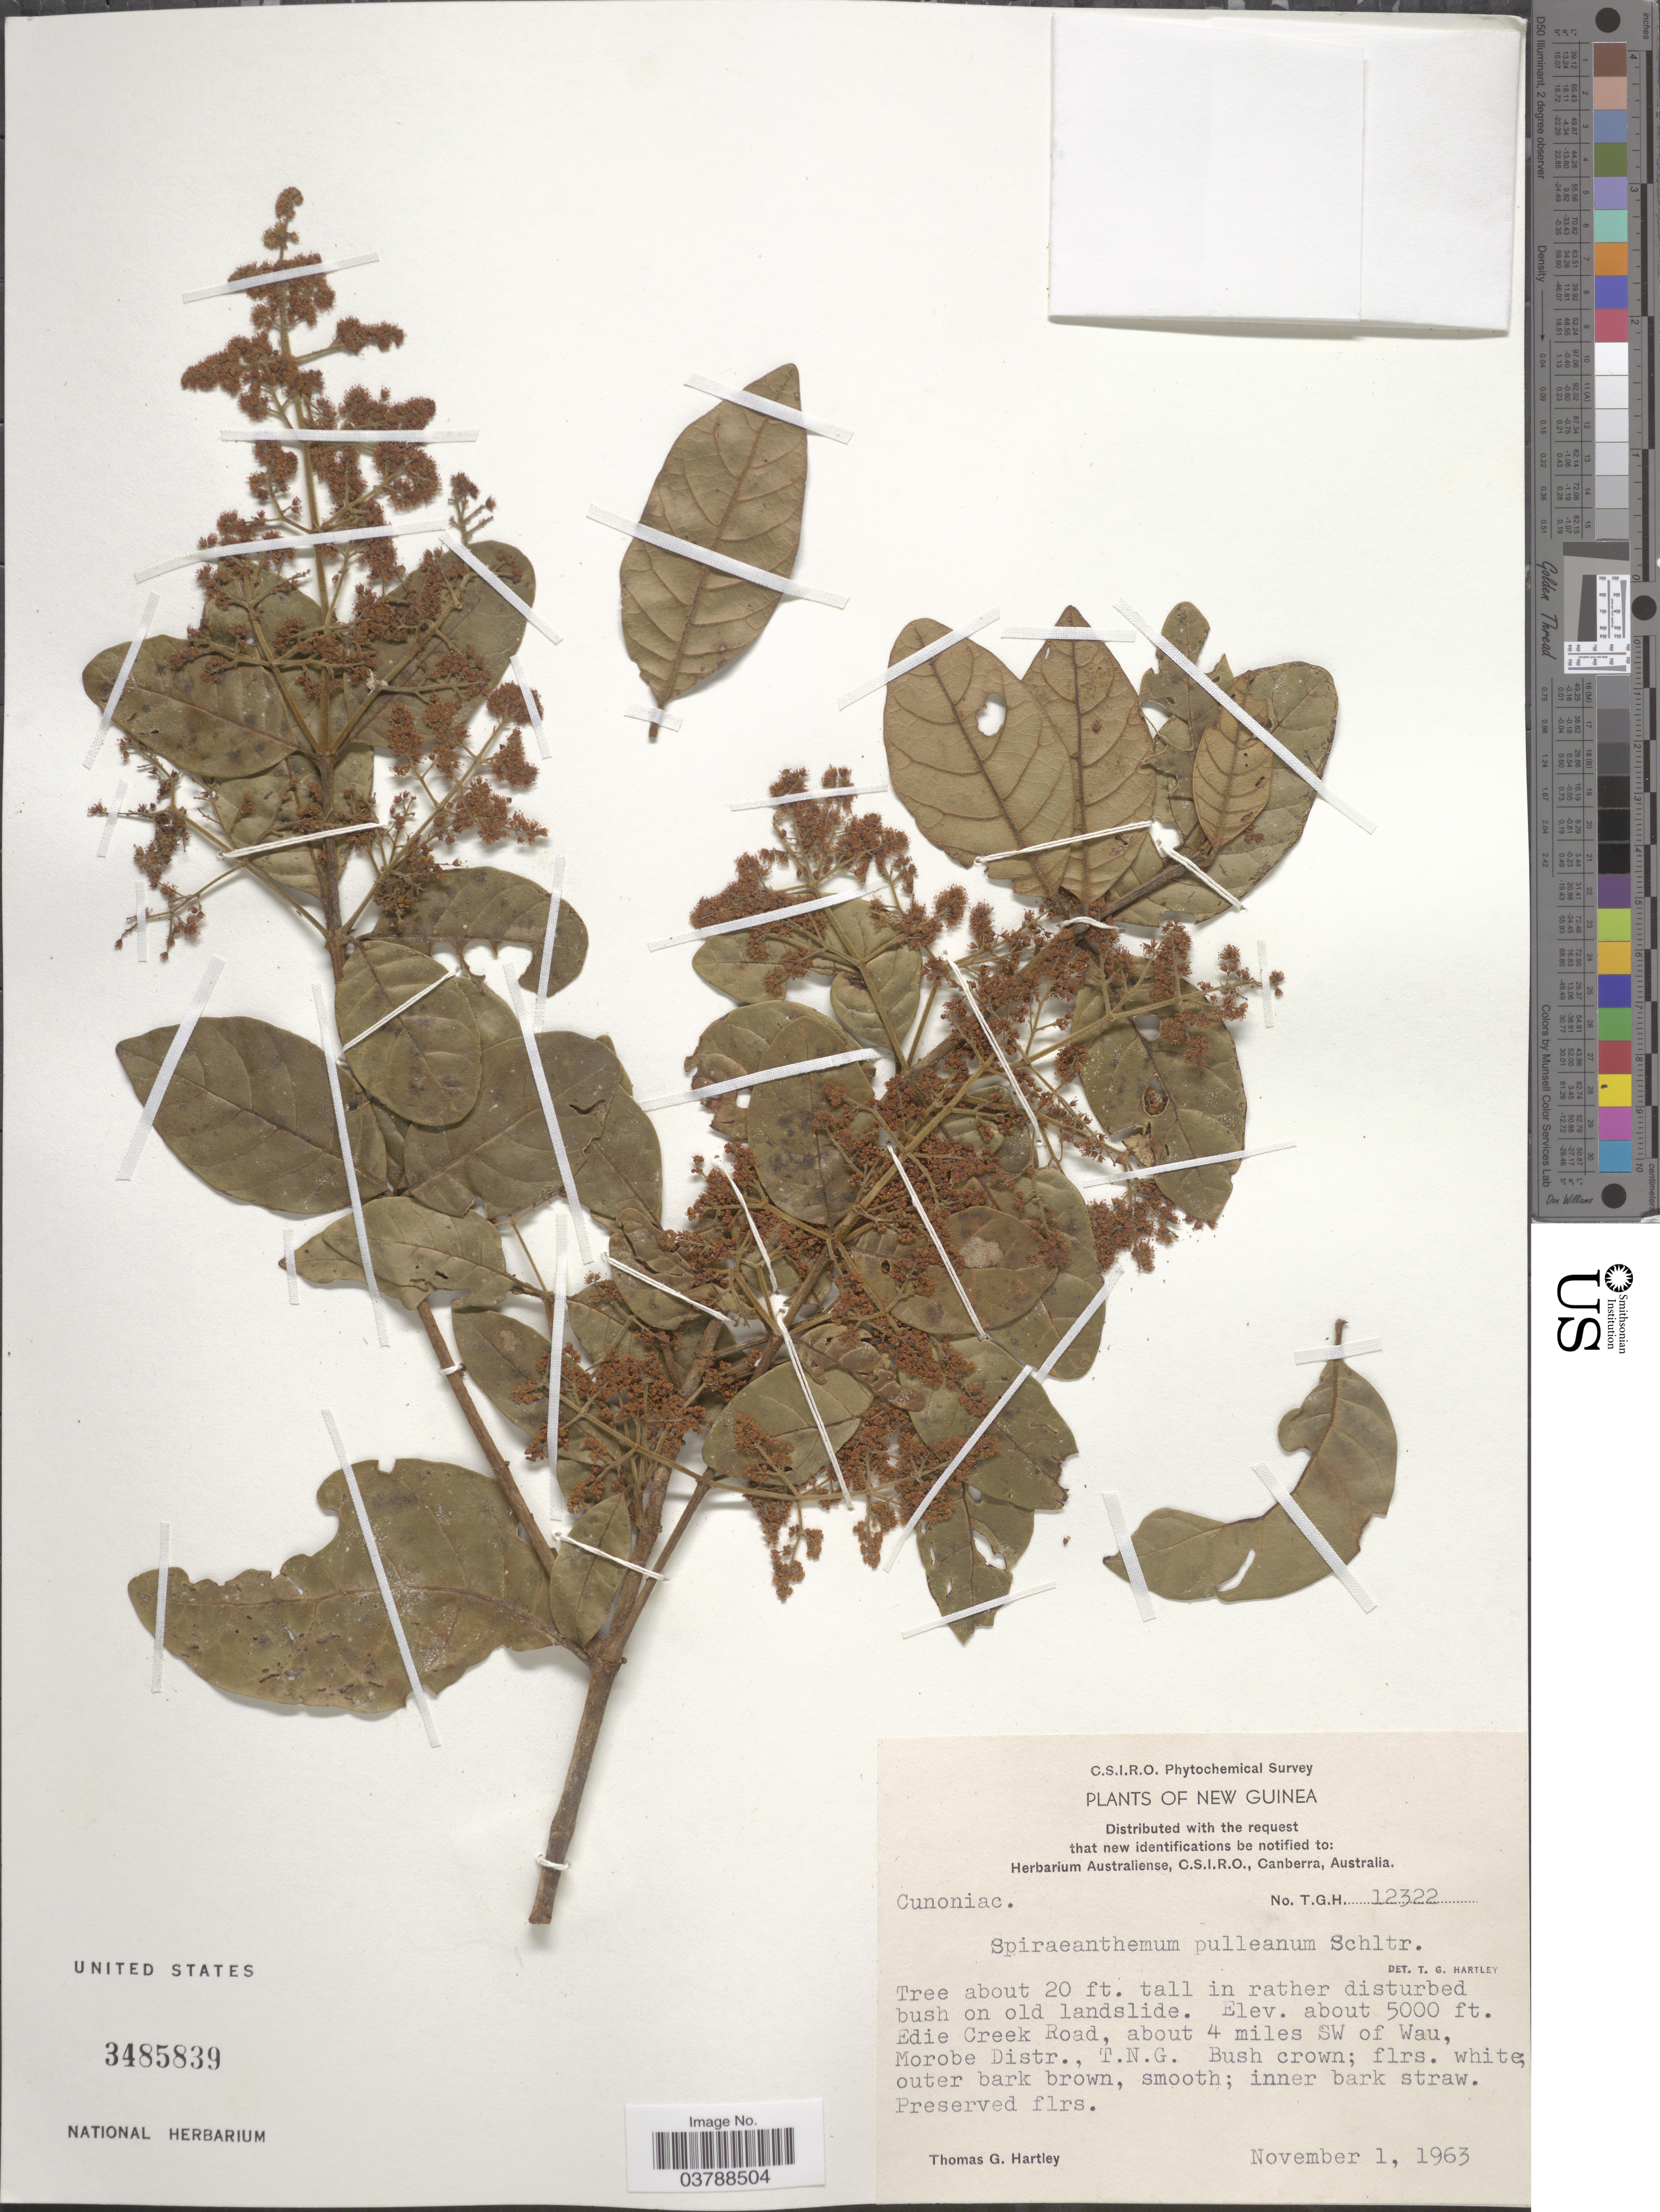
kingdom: Plantae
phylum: Tracheophyta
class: Magnoliopsida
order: Oxalidales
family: Cunoniaceae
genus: Spiraeanthemum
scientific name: Spiraeanthemum pulleanum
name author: Schltr.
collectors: T. G. Hartley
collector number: TGH12322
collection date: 1963-11-01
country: Papua New Guinea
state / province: Morobe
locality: Edie Creek Road, about 4 miles SW of Wau, Morobe District., T.N.G.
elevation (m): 1524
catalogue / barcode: US 3485839